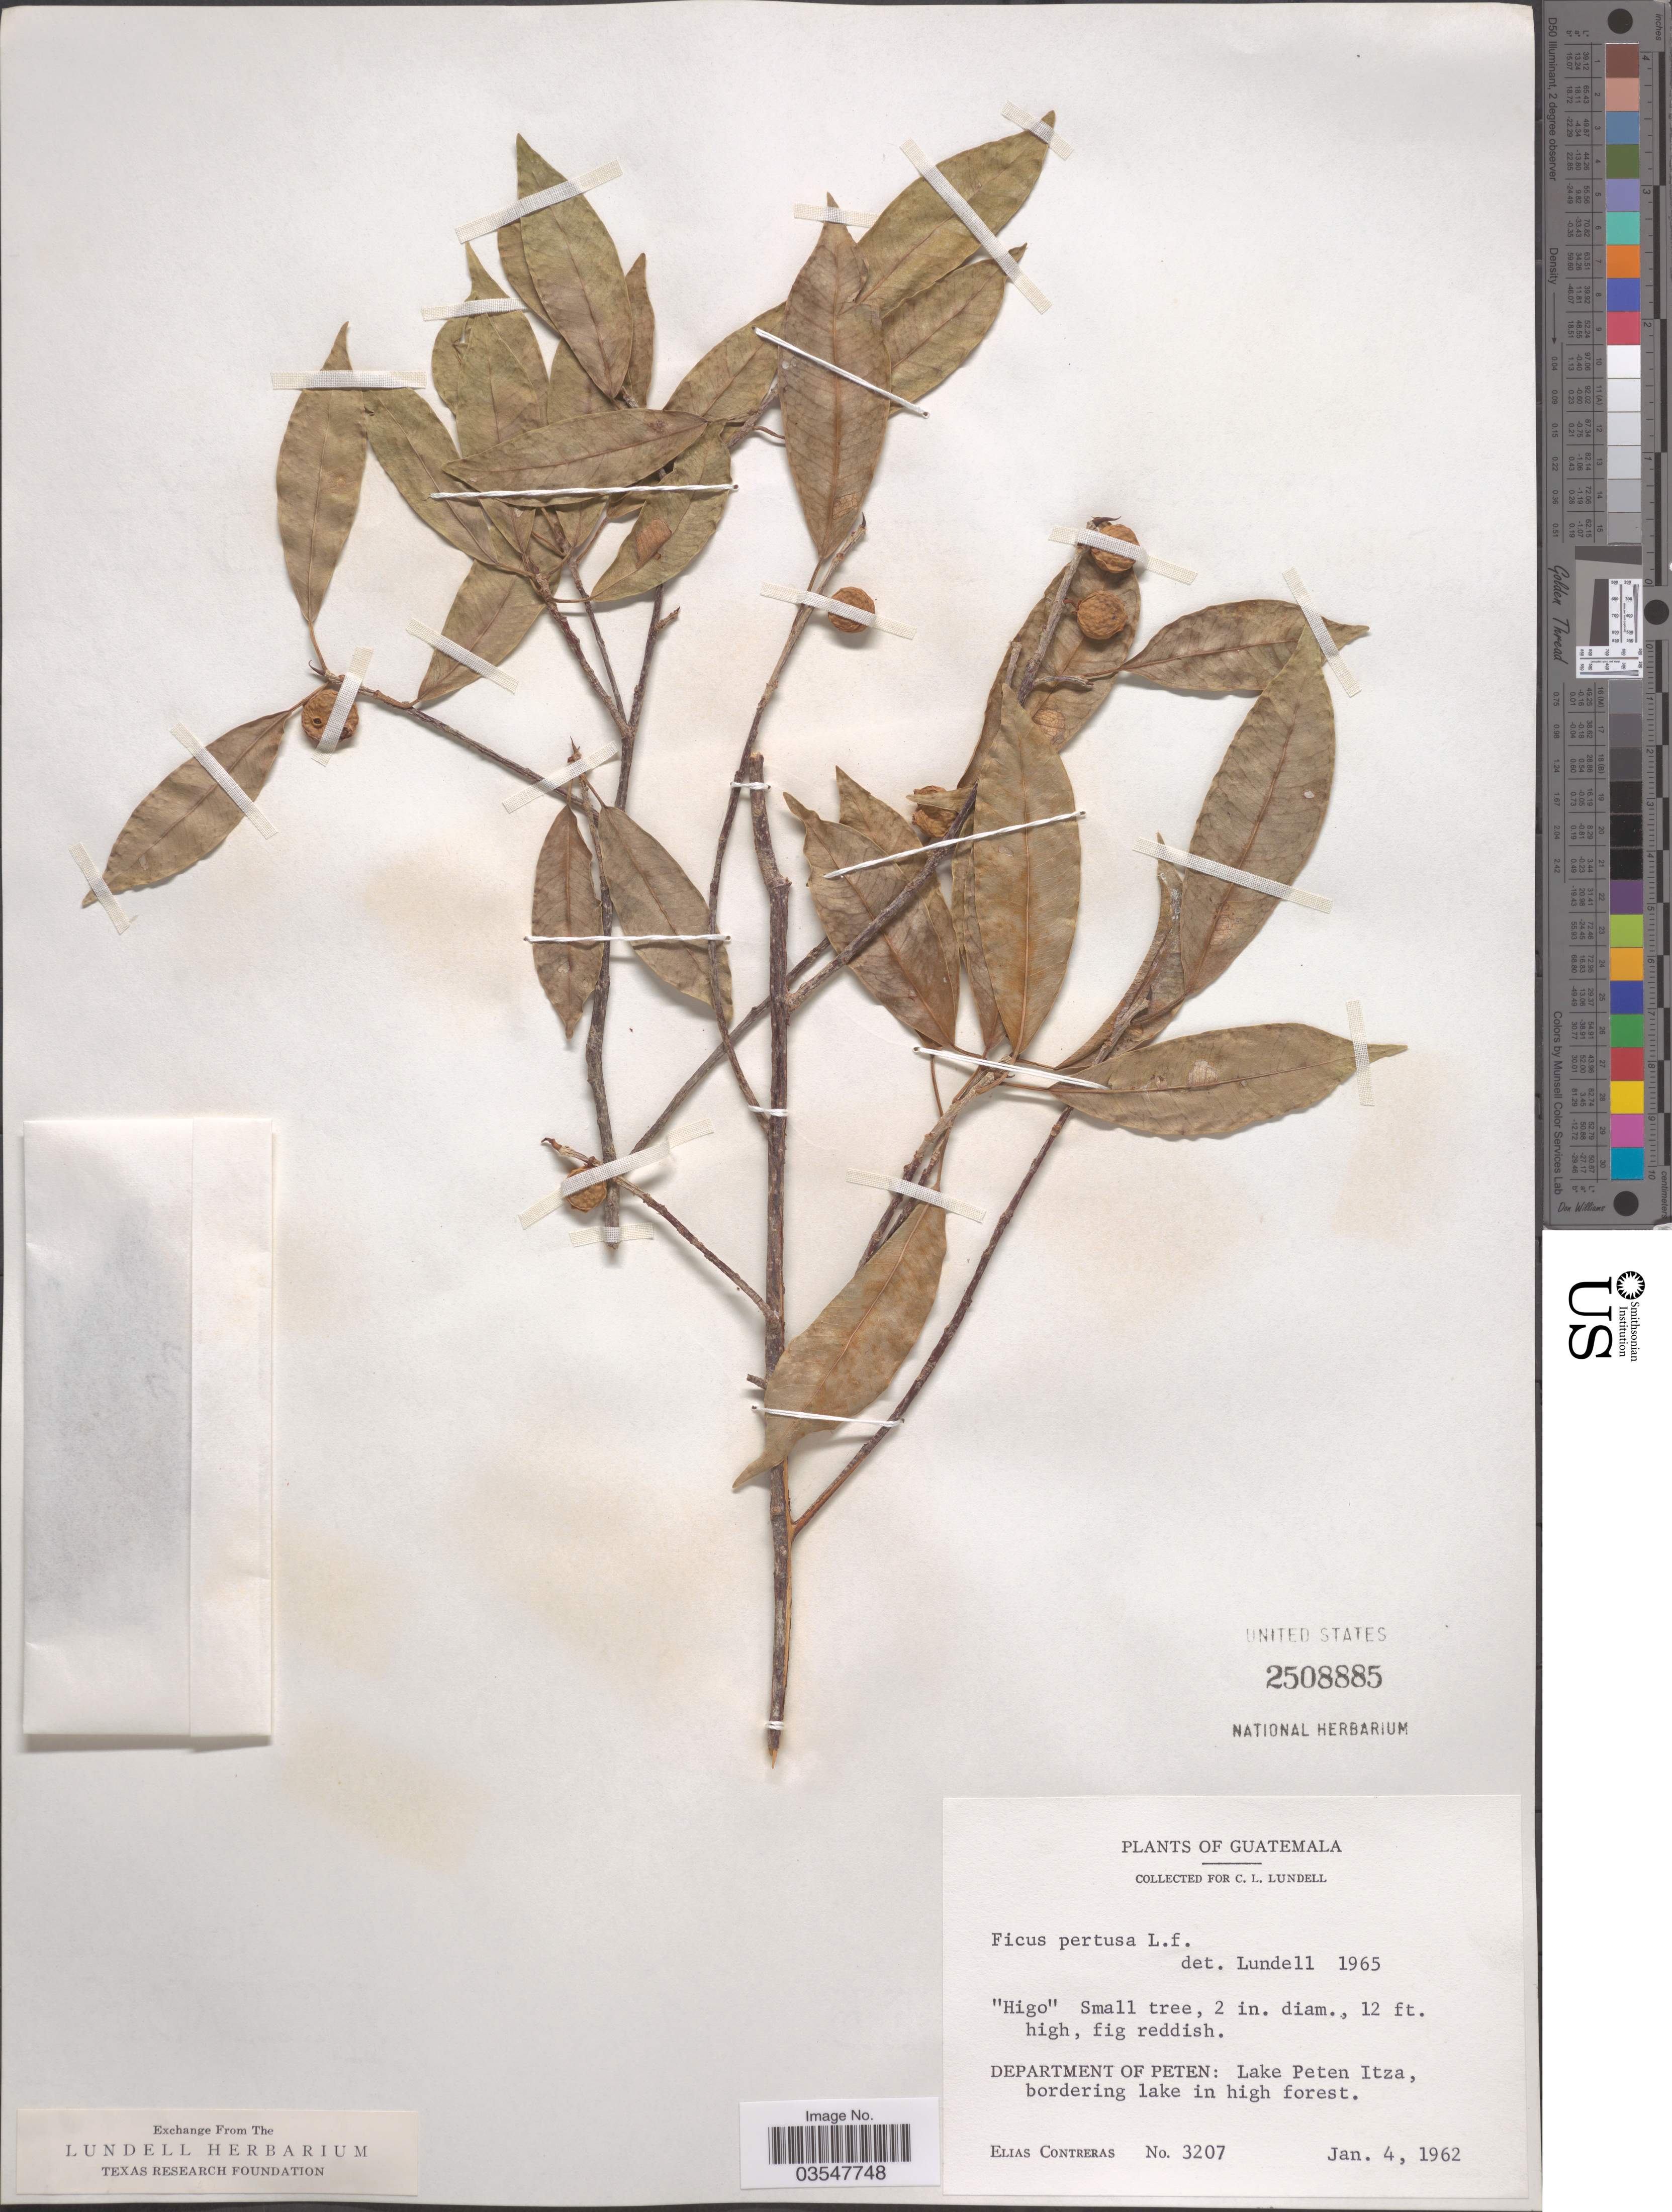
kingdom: Plantae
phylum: Tracheophyta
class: Magnoliopsida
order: Rosales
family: Moraceae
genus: Ficus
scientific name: Ficus pertusa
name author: L. f.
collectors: E. Contreras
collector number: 3207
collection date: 1962-01-04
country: Guatemala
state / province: El Peten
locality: Department of Peten: Lake Peten Itza, bordering lake in high forest.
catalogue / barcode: US 2508885